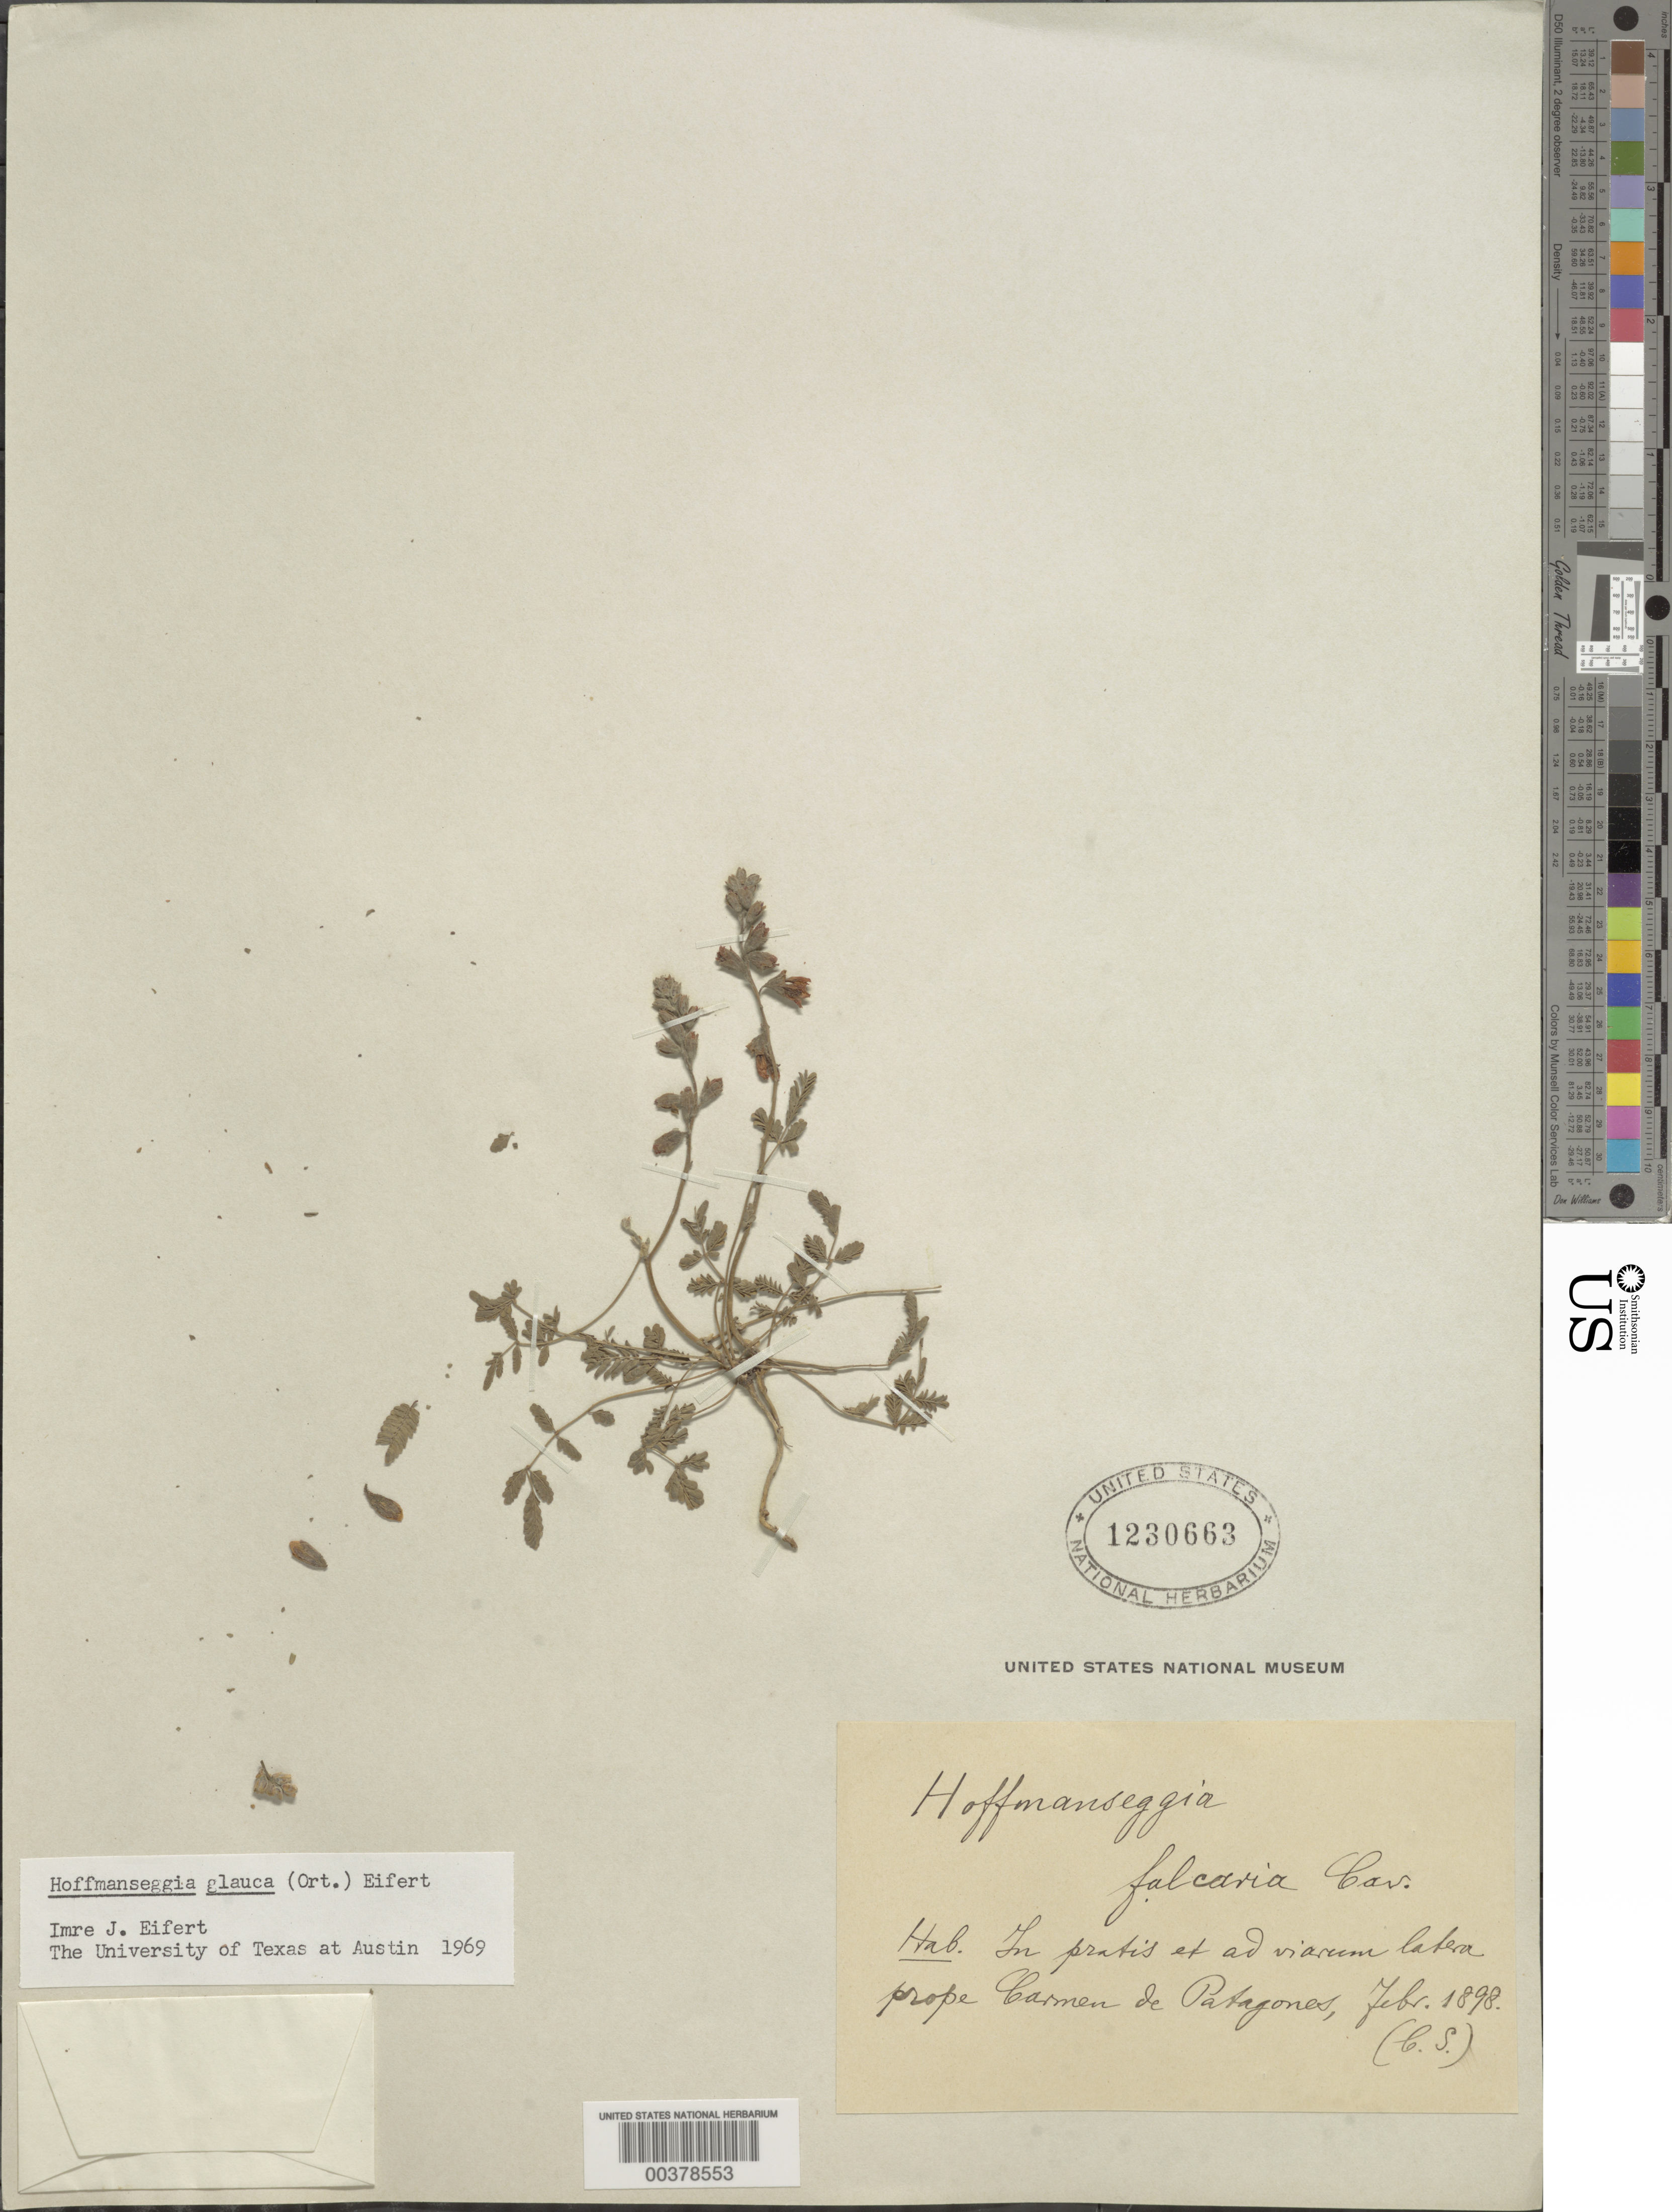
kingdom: Plantae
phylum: Tracheophyta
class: Magnoliopsida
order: Fabales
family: Fabaceae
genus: Hoffmannseggia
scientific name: Hoffmannseggia glauca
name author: (Ortega) Eifert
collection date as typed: Feb 1898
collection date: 1898-02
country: Argentina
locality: Prope Carmen de Patagones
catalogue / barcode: US 1230663